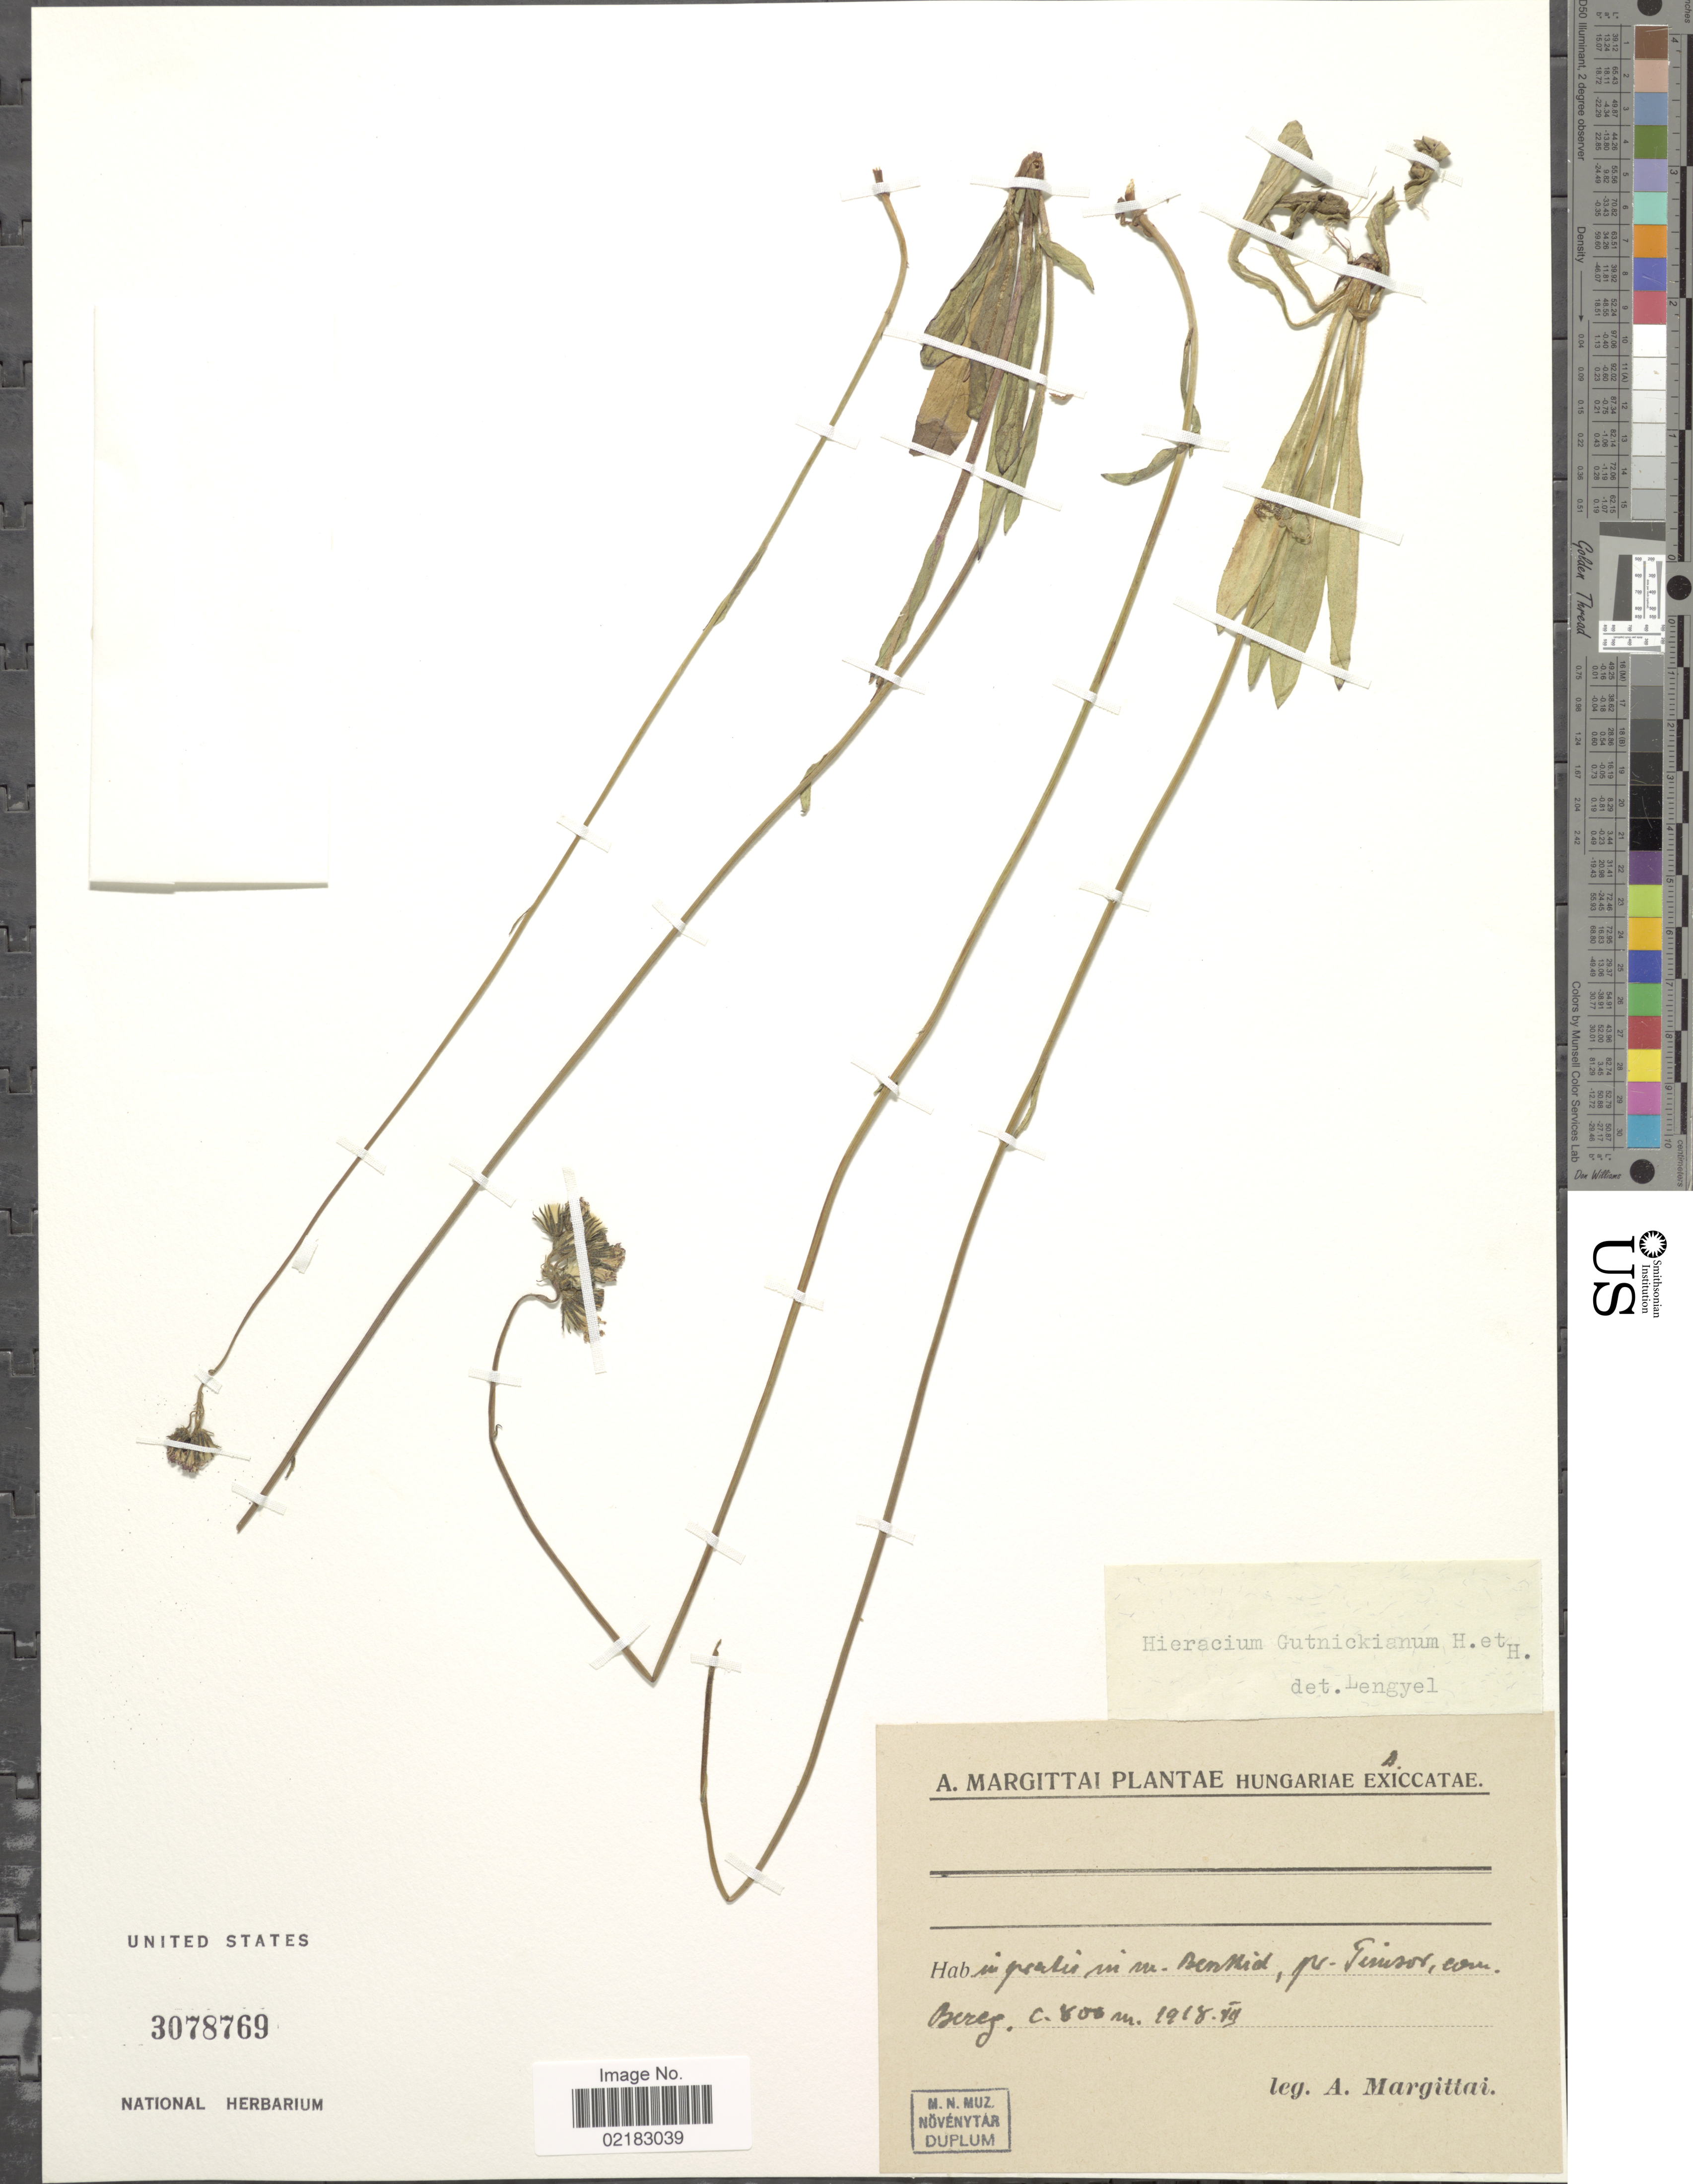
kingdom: Plantae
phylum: Tracheophyta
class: Magnoliopsida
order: Asterales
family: Asteraceae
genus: Hieracium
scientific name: Hieracium guthnikianum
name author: Hegetschw.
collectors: A. Margittai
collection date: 1918/1919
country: Hungary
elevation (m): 800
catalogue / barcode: US 3078769